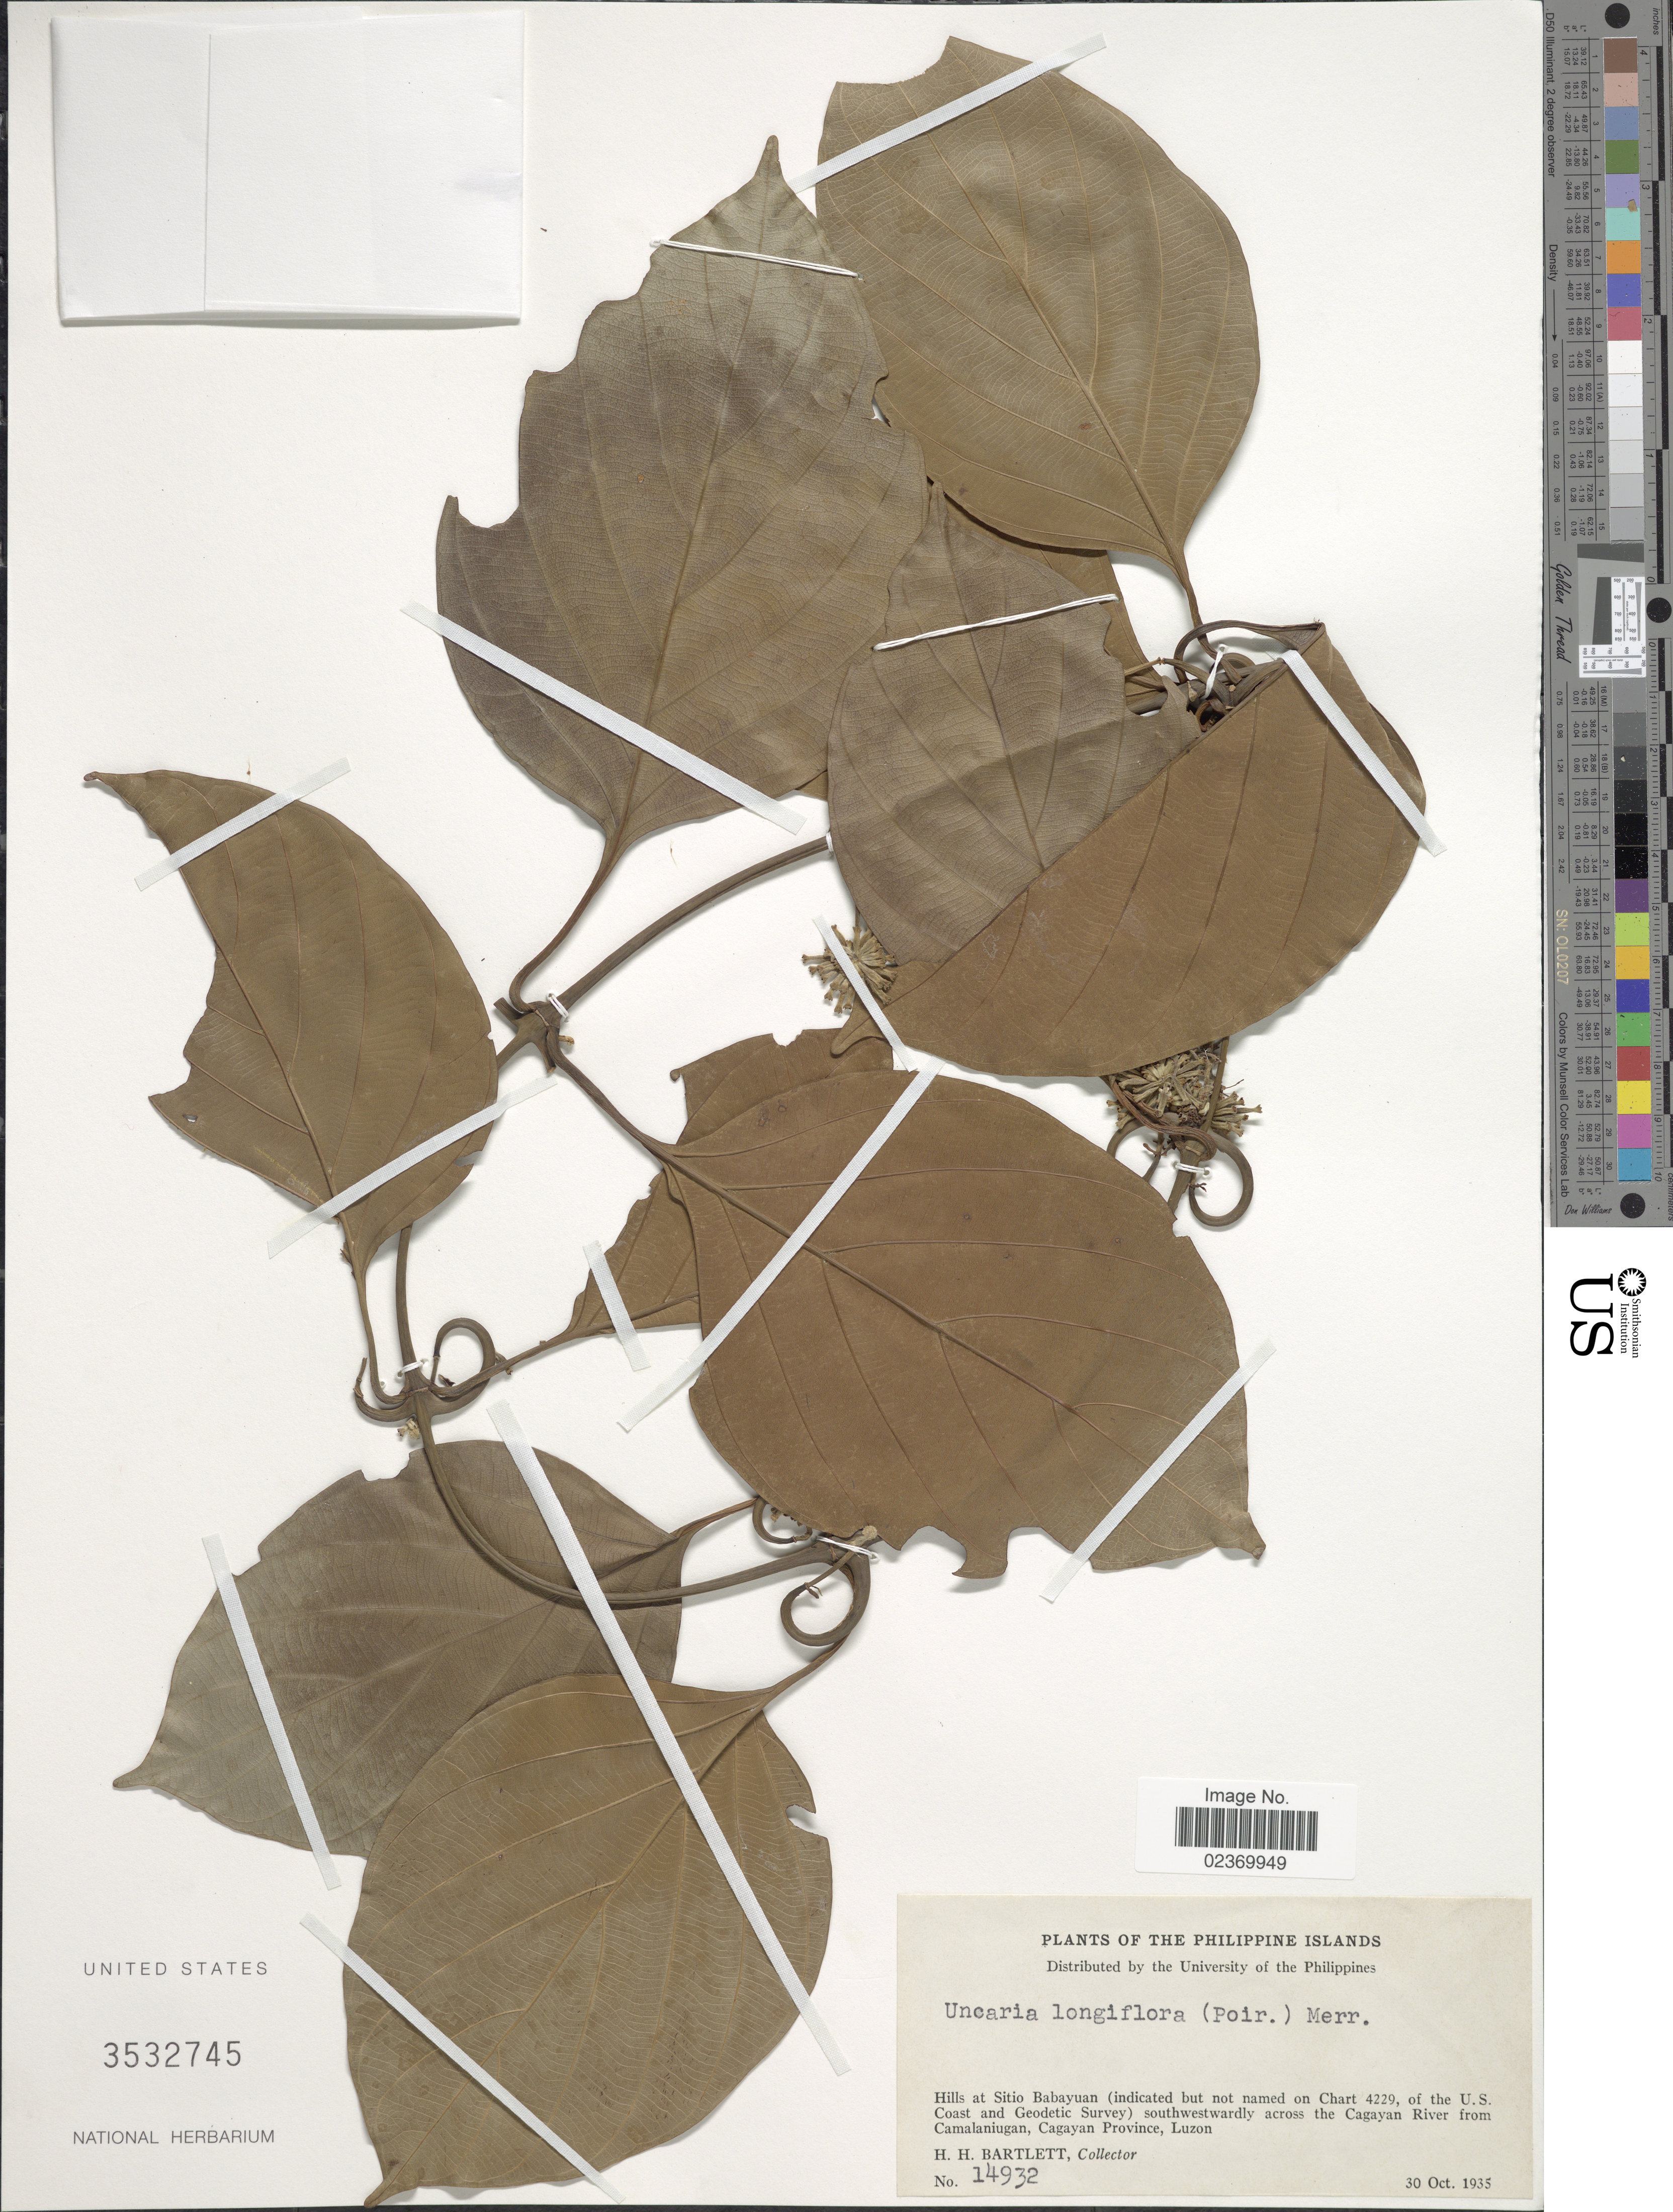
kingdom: Plantae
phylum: Tracheophyta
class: Magnoliopsida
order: Gentianales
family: Rubiaceae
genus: Uncaria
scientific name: Uncaria longiflora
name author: (Poir.) Merr.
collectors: H. H. Bartlett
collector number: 14932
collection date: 1935-10-30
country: Philippines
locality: The Philippine Islands, Hills at Sitio Babayuan (indicated but not named on Chart 4229, of the U.S. Coast and Geodetic Survey), southwestwardlly across the Cagayan River from Camalaniugan, Cagayan Province, Luzon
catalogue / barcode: US 3532745